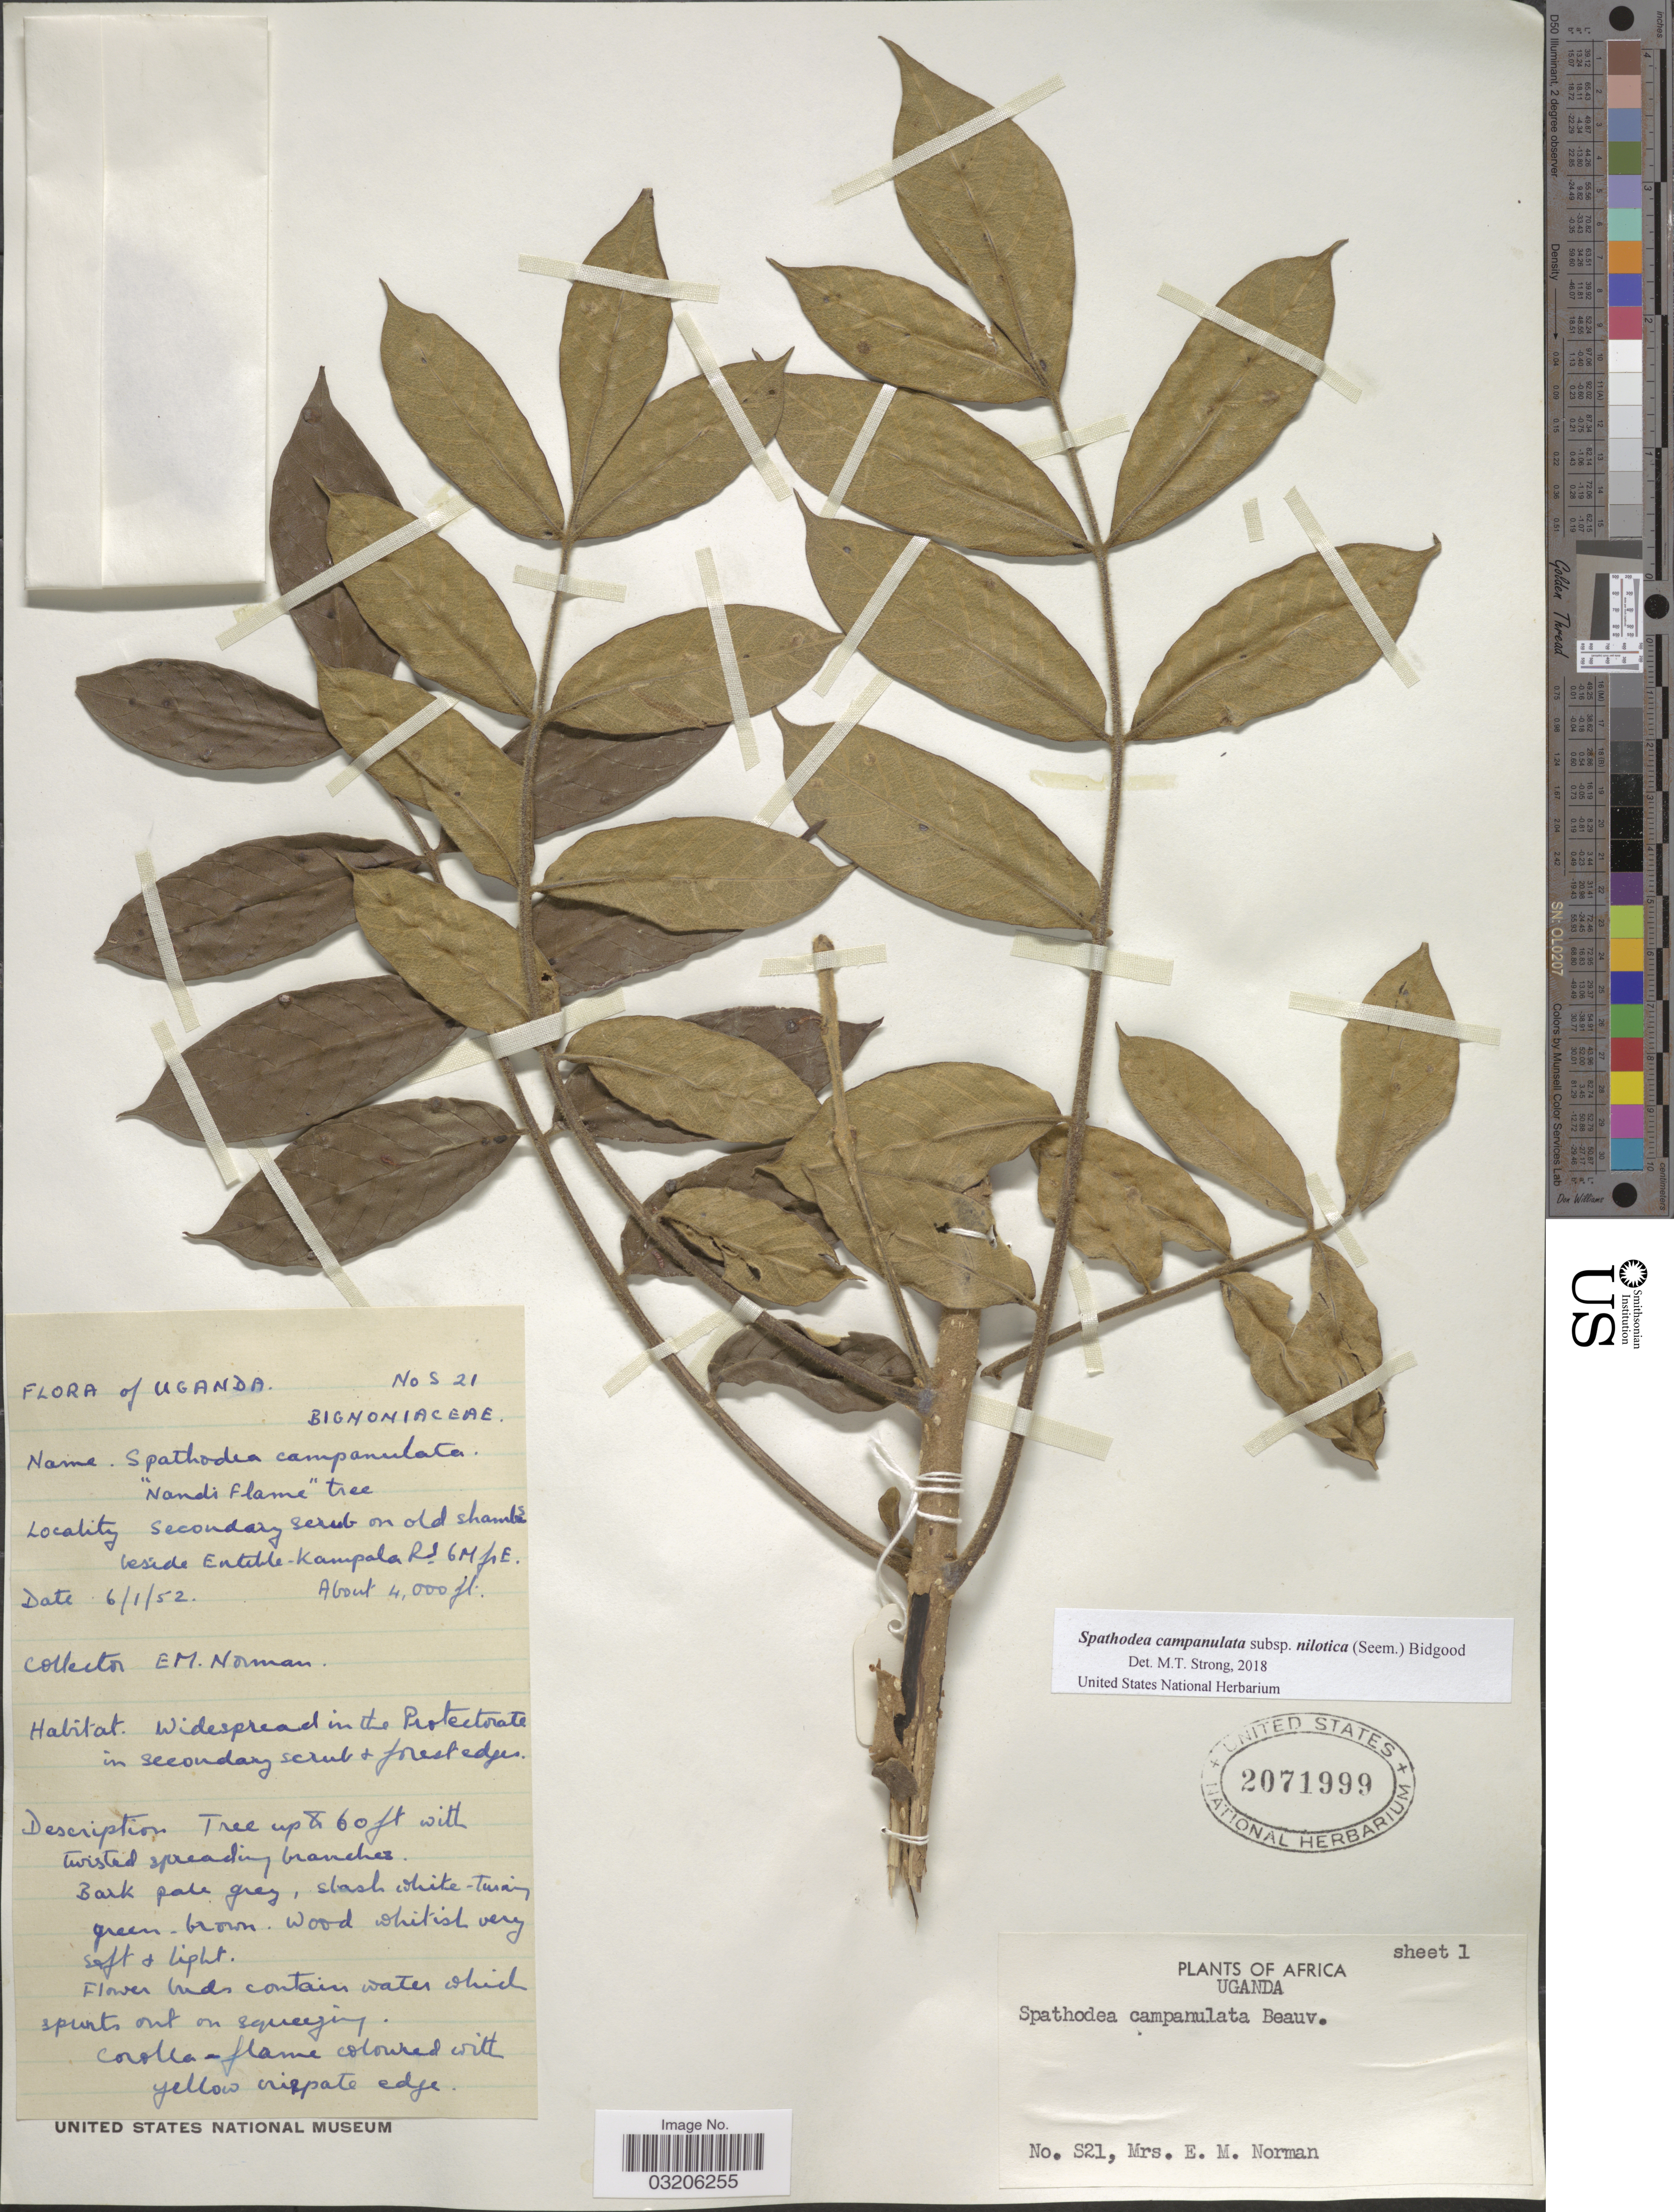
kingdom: Plantae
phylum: Tracheophyta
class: Magnoliopsida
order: Lamiales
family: Bignoniaceae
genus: Spathodea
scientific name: Spathodea campanulata subsp. nilotica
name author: (Seem.) Bidgood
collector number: S21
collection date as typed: Transcribed d/m/y: 6/1/52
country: Uganda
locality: Beside Entebbe-Kampala Rd. 6M fr E.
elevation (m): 1219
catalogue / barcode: US 2071999